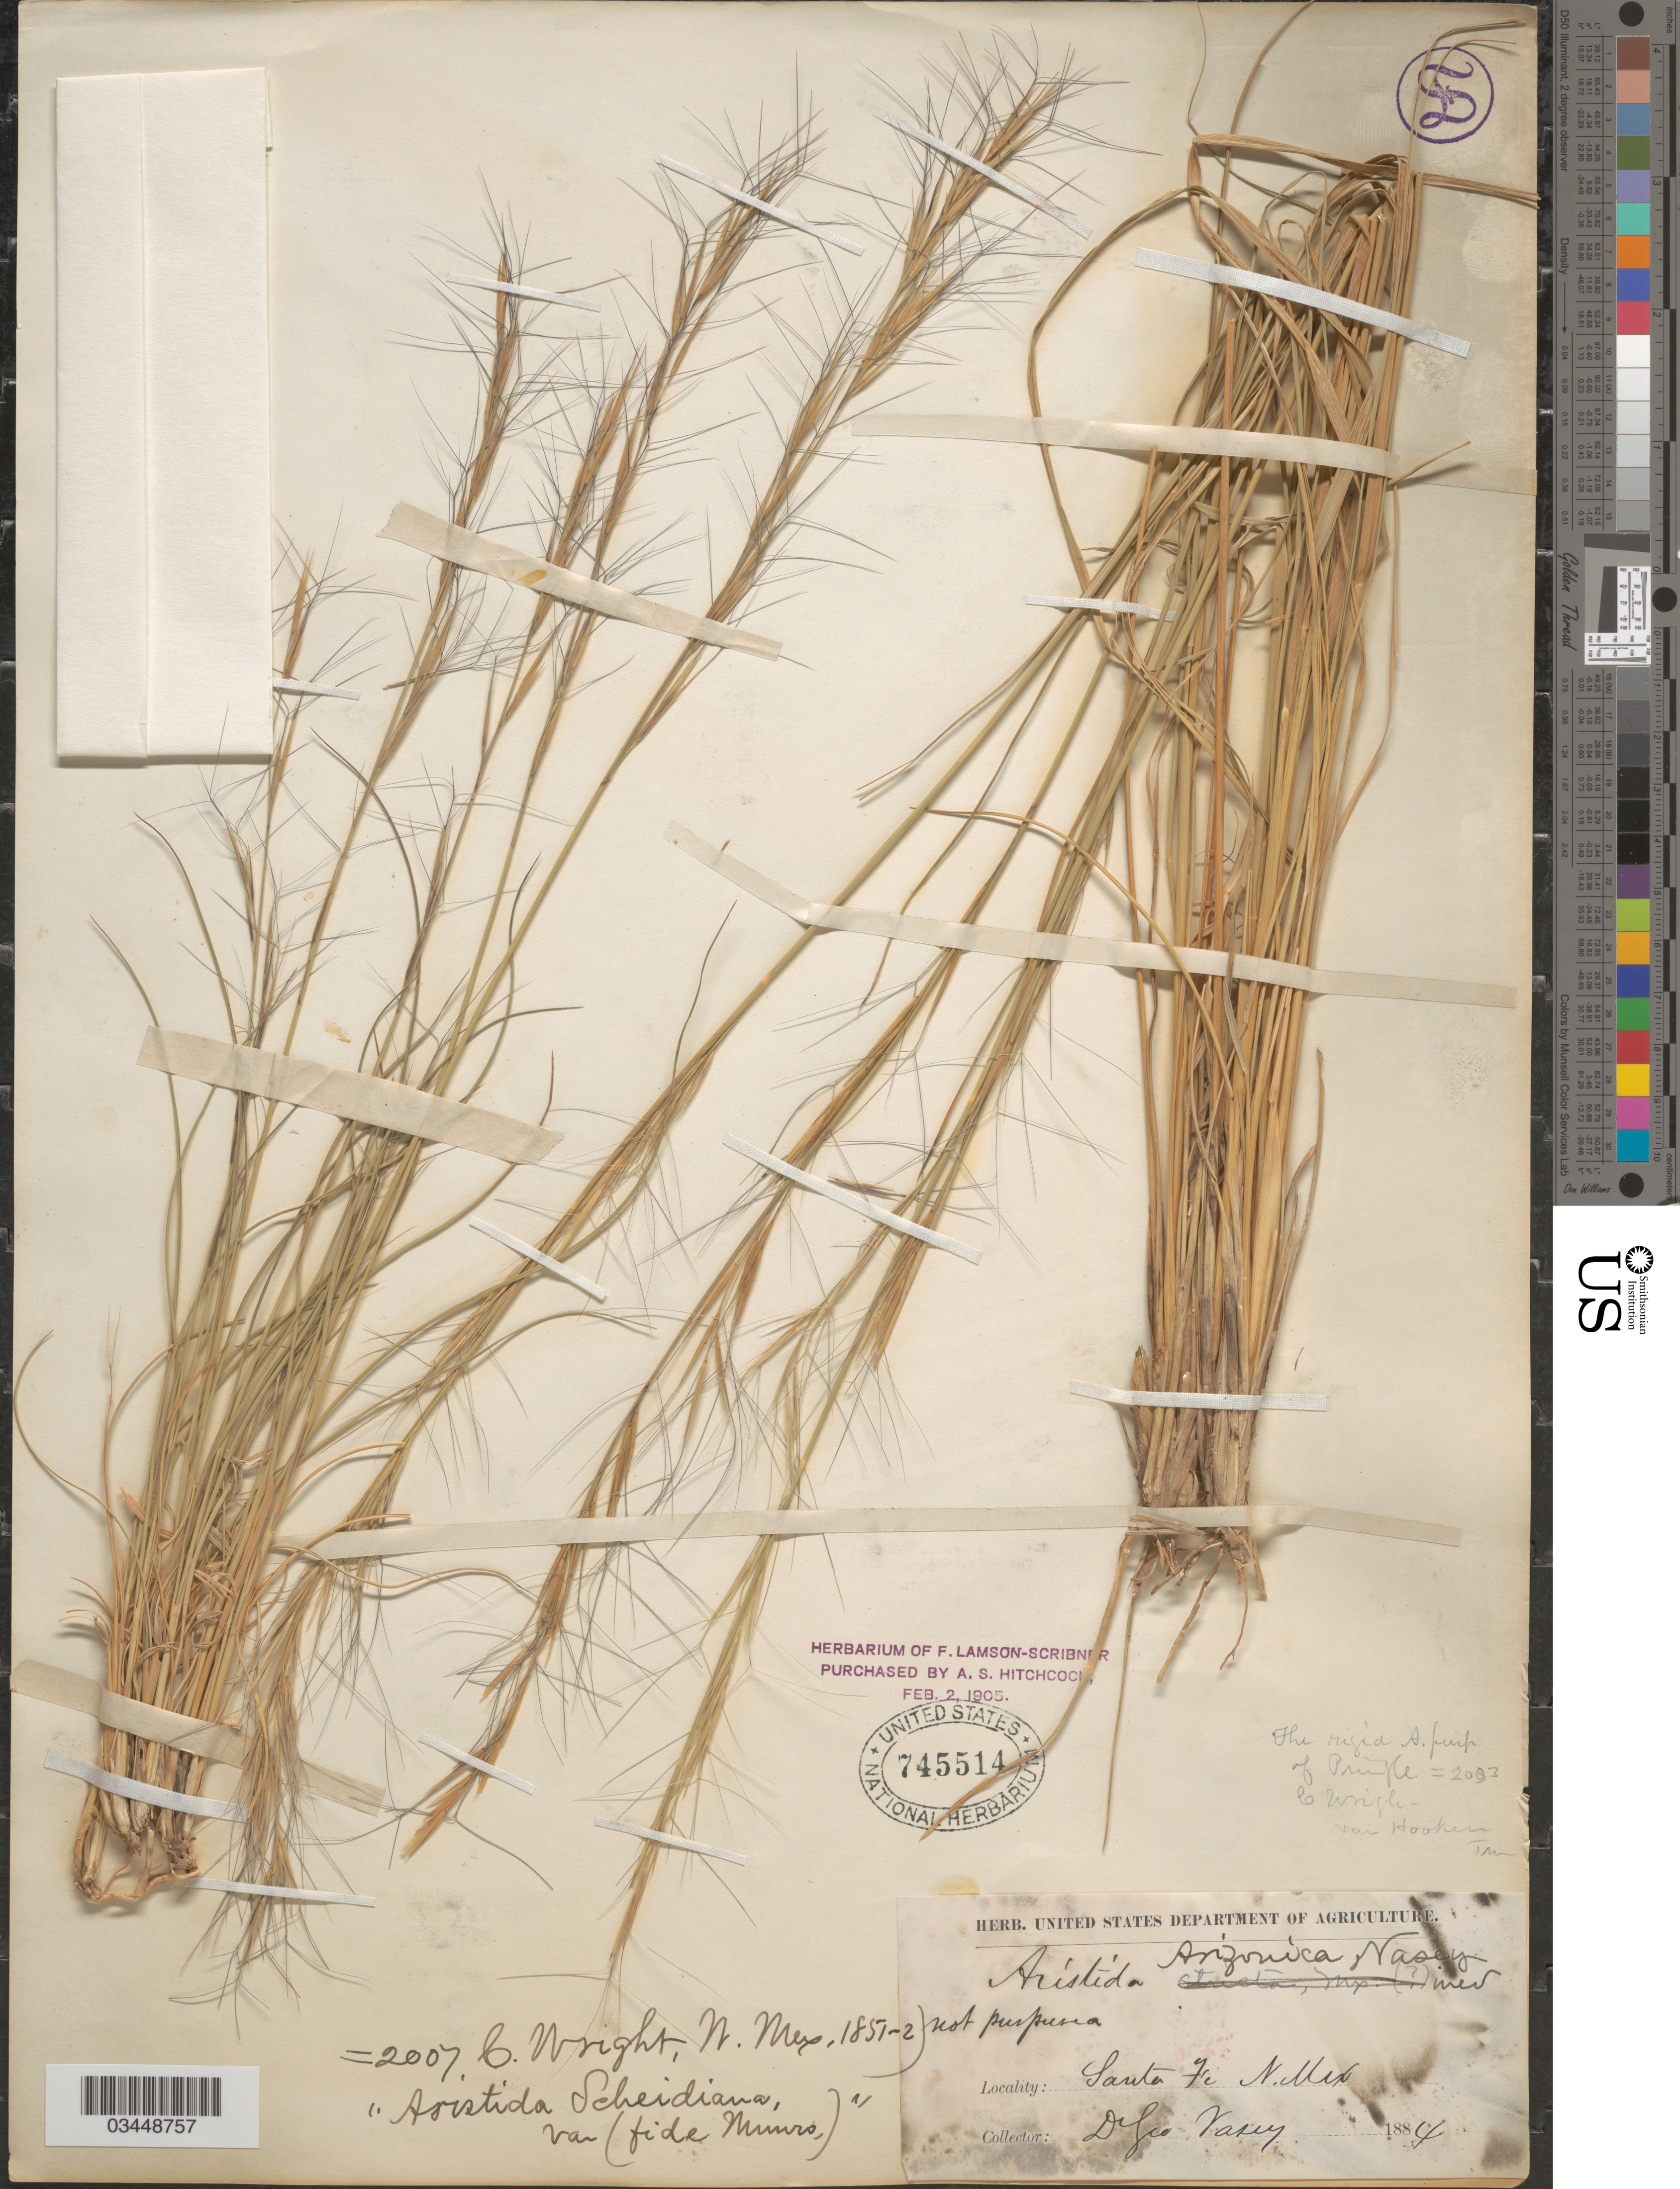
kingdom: Plantae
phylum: Tracheophyta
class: Liliopsida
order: Poales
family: Poaceae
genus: Aristida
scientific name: Aristida arizonica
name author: Vasey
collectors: G. Vasey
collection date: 1884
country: United States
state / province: New Mexico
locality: Santa Fe.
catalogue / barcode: US 745514